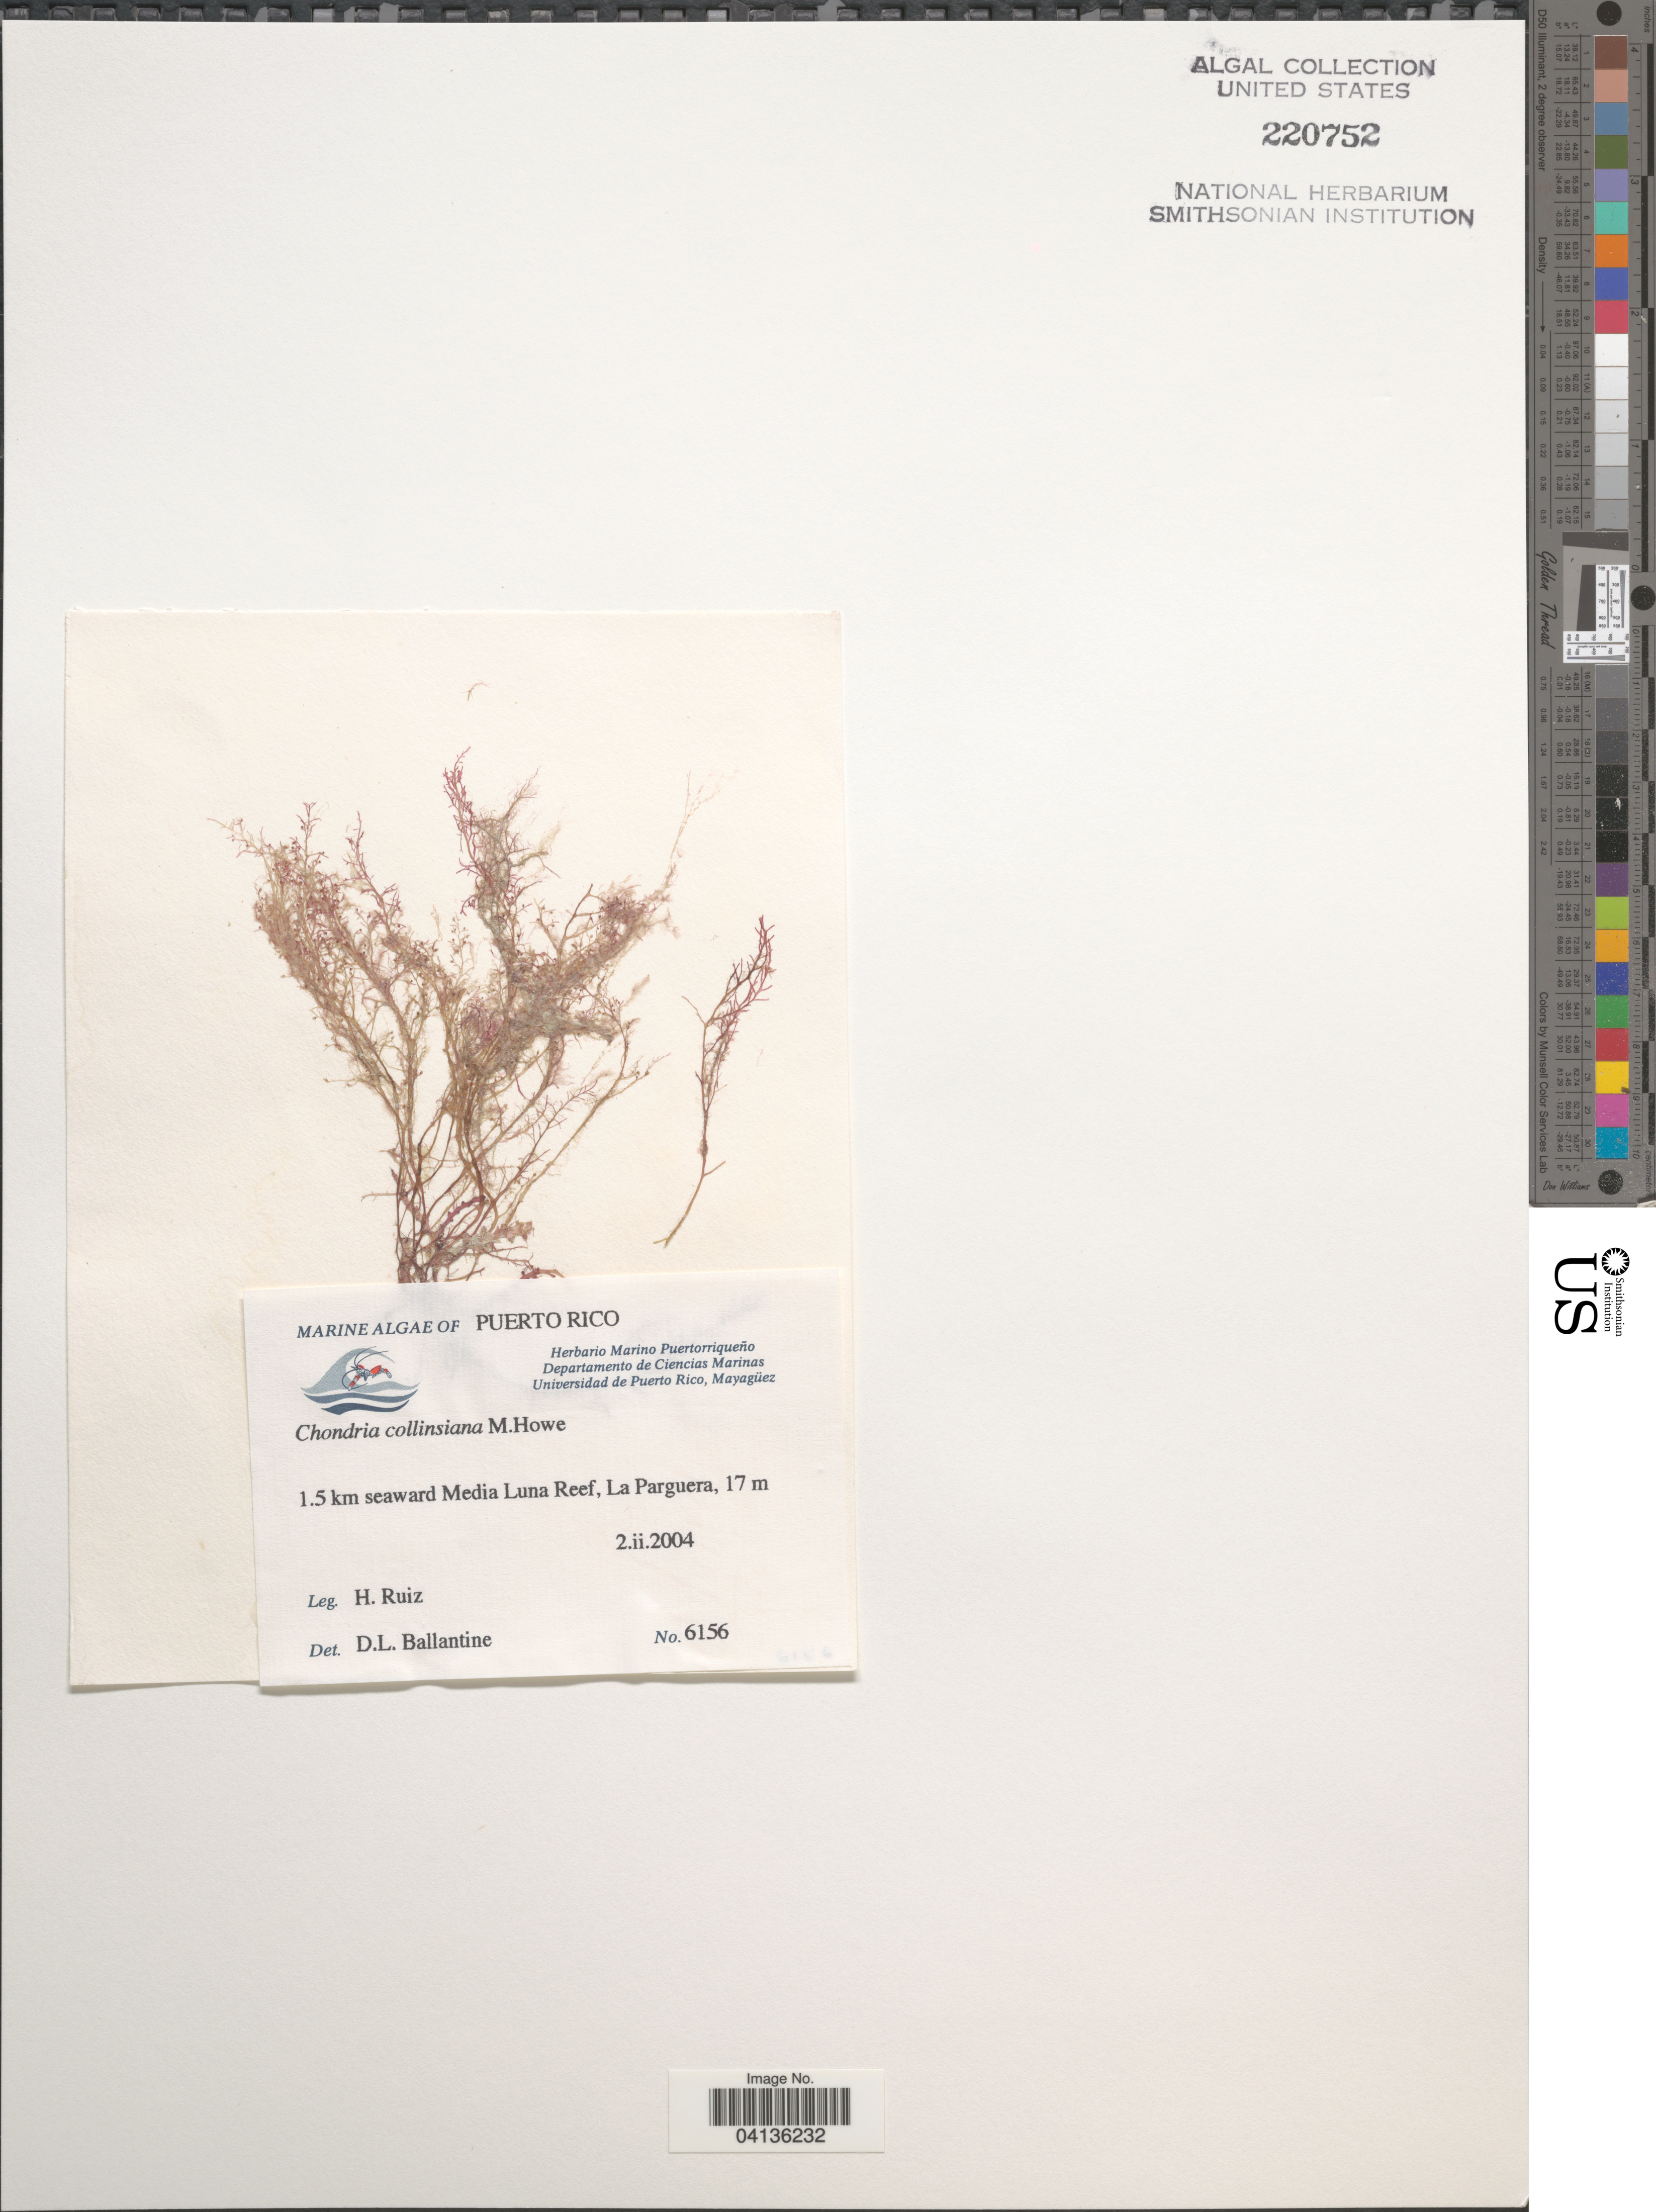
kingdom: Plantae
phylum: Rhodophyta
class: Florideophyceae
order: Ceramiales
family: Rhodomelaceae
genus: Chondria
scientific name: Chondria collinsiana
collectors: H. Ruiz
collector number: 6156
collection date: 2004-02-02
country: Puerto Rico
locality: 1.5 km seaward Media Luna Reef, La Parguera.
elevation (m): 17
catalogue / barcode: US 220752